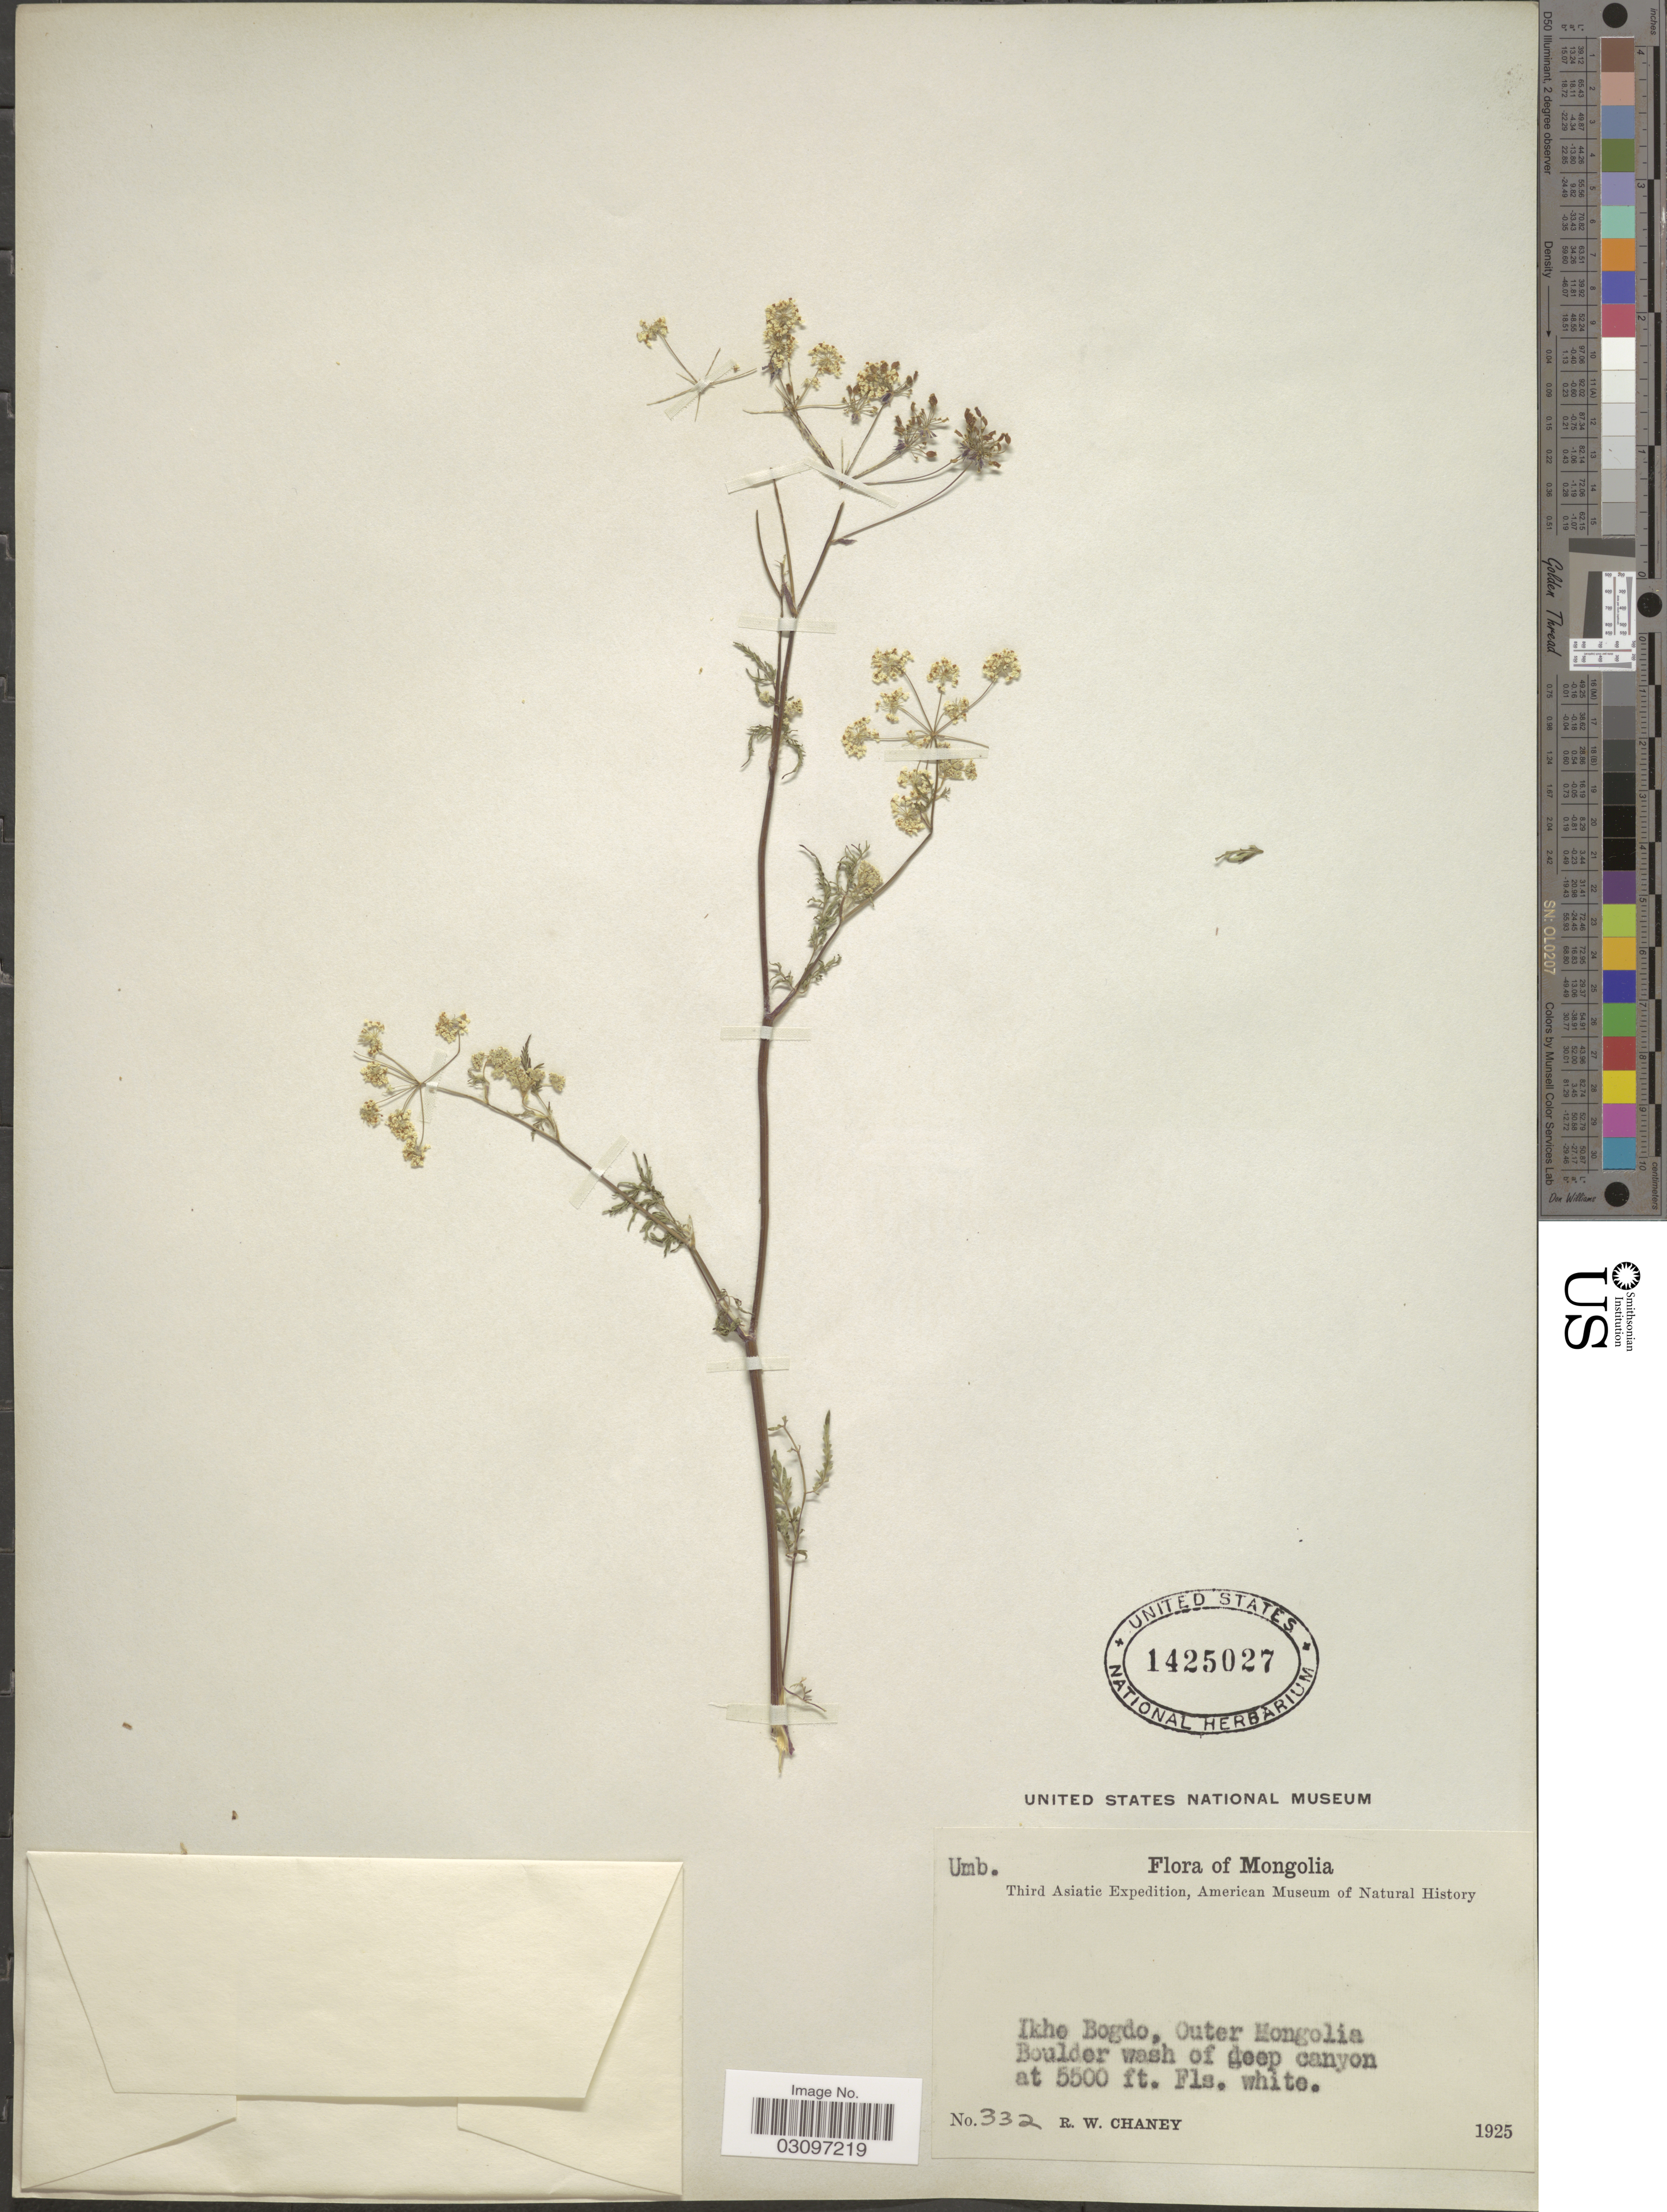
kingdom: Plantae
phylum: Tracheophyta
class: Magnoliopsida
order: Apiales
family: Apiaceae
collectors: R. Chaney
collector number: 332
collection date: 1925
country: Mongolia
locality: Ikhe Bogdo, Outer Mongolia.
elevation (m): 1676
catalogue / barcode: US 1425027